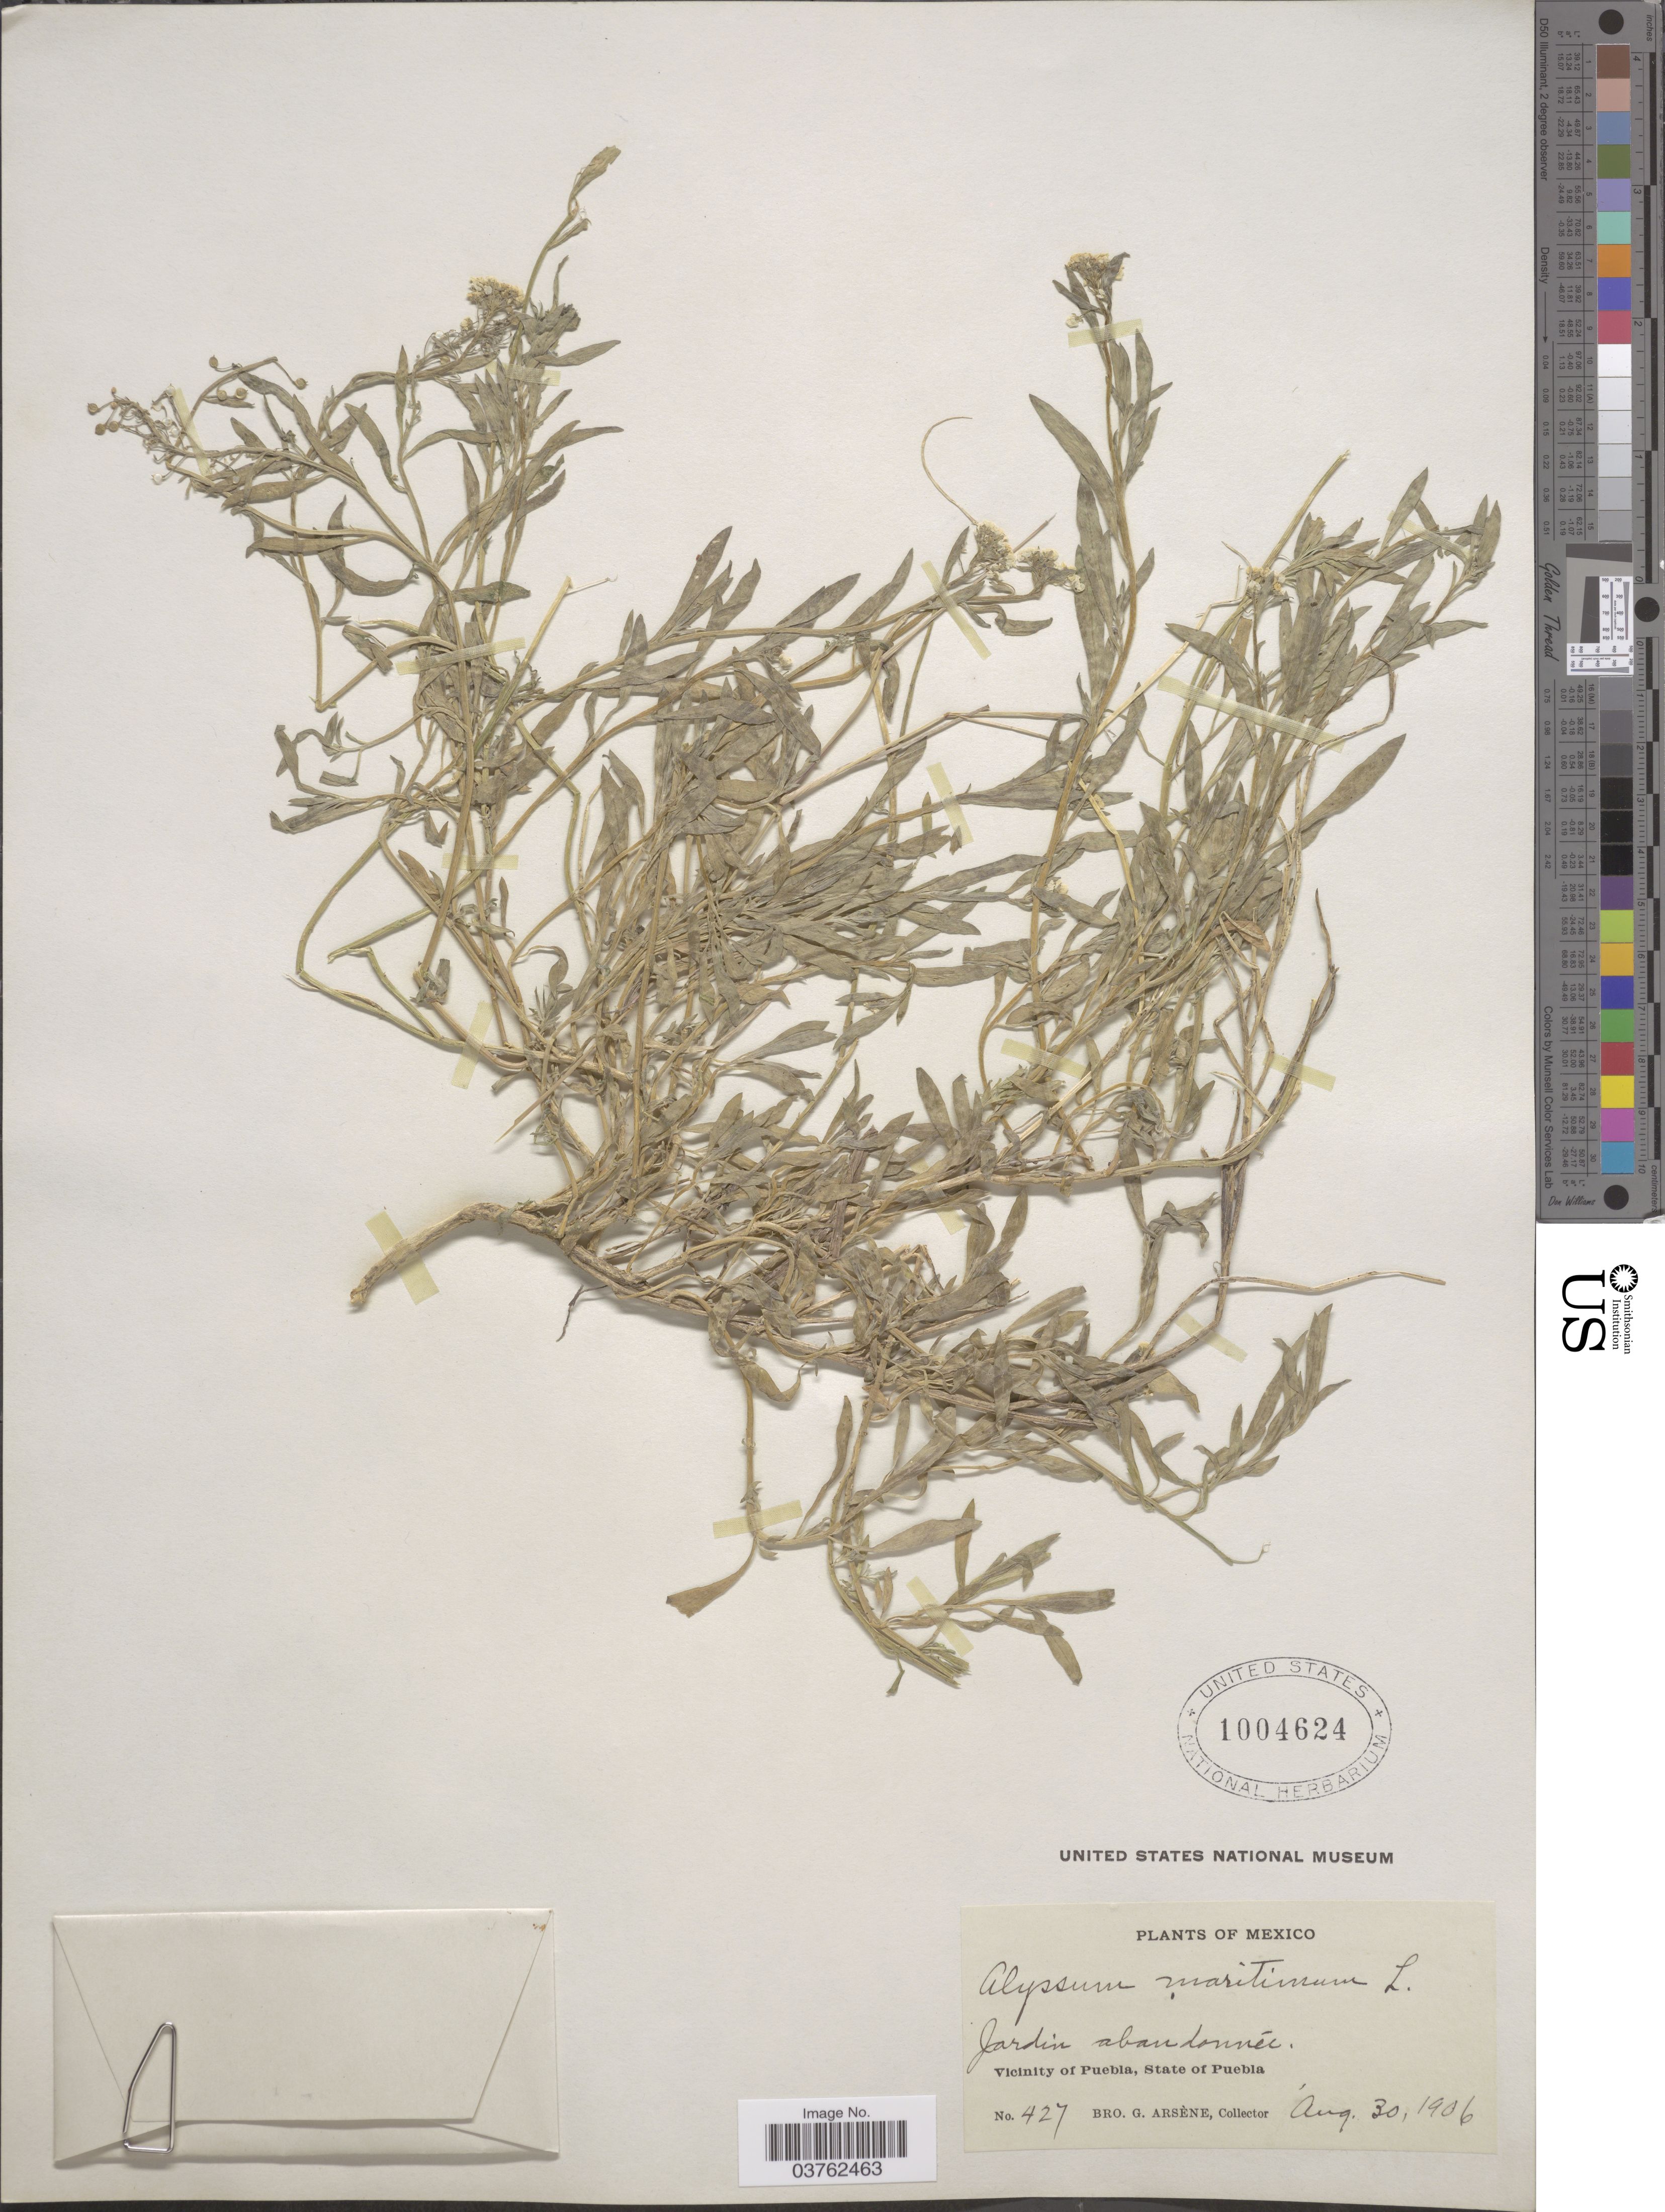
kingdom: Plantae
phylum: Tracheophyta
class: Magnoliopsida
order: Brassicales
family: Brassicaceae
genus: Lobularia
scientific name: Lobularia maritima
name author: (L.) Desv.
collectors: Bro. G. Arsène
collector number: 427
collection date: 1906-08-30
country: Mexico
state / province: Puebla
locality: Vicinity of Puebla, State of Puebla.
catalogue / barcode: US 1004624